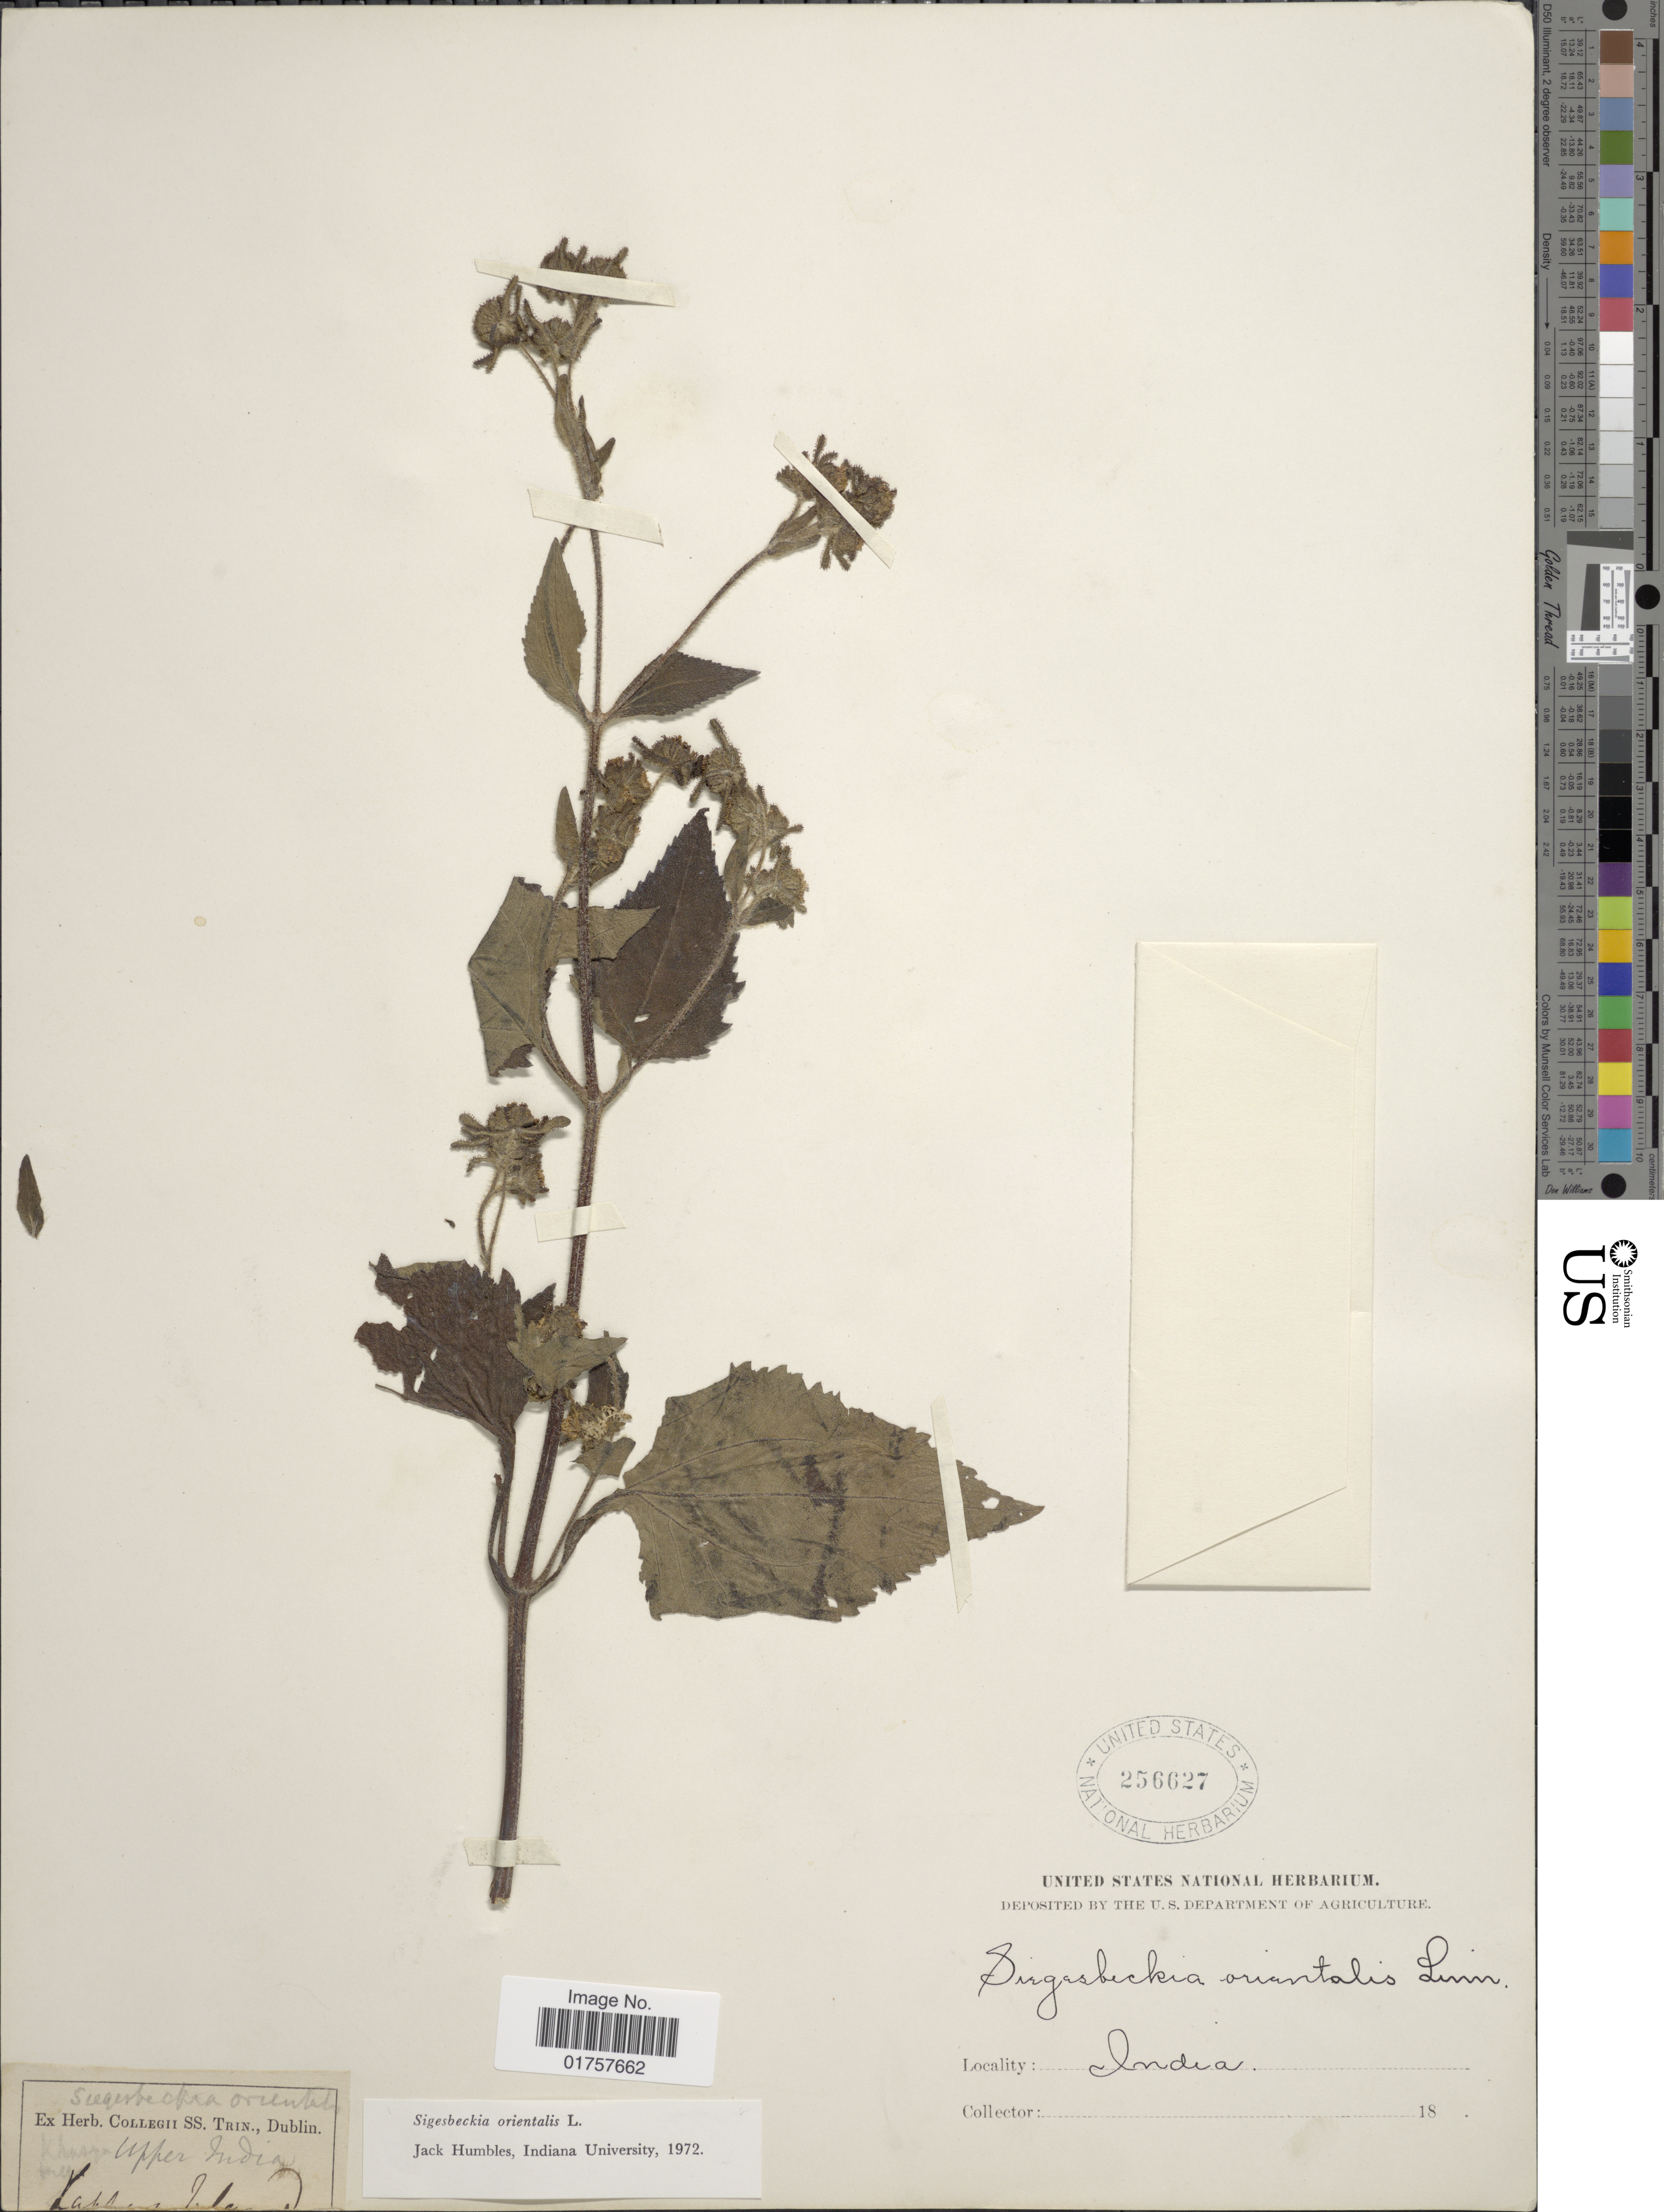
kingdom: Plantae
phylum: Tracheophyta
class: Magnoliopsida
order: Asterales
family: Asteraceae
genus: Sigesbeckia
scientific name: Sigesbeckia orientalis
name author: L.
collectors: ex Herb. Collegii SS. Trin.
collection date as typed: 18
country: India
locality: Khaza hill. [interpreted] Upper India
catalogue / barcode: US 256627